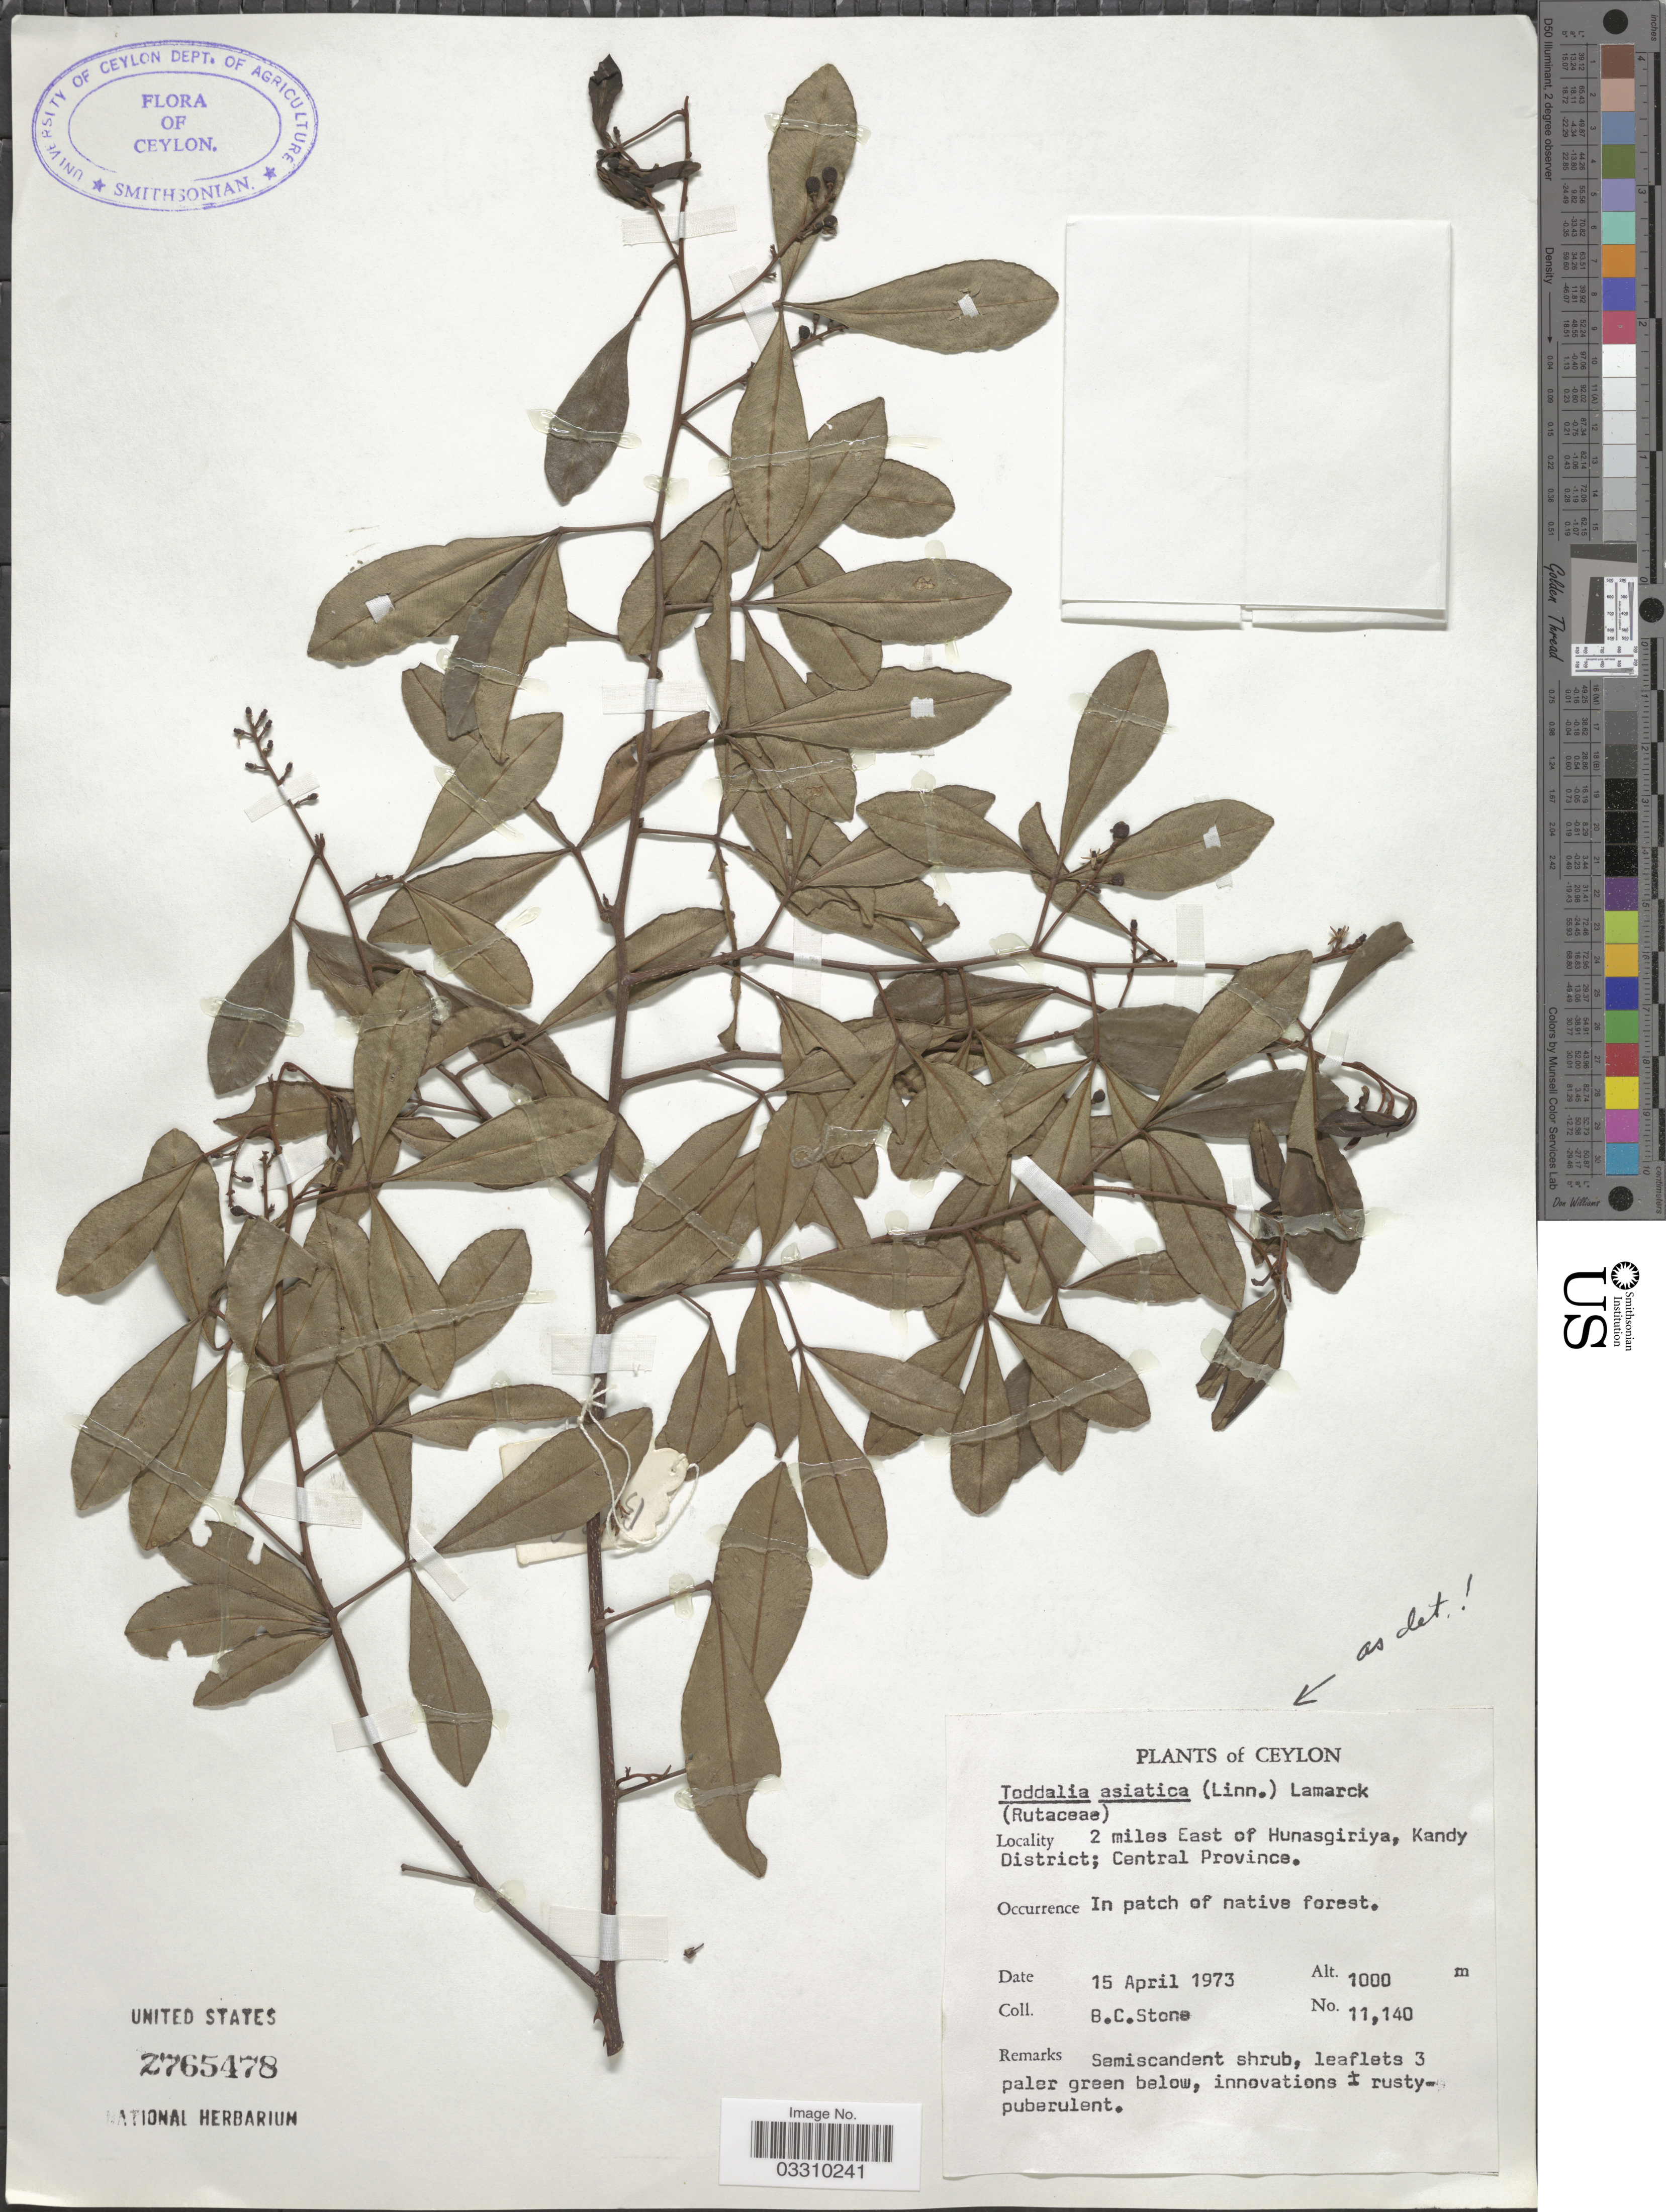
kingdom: Plantae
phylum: Tracheophyta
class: Magnoliopsida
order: Sapindales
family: Rutaceae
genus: Zanthoxylum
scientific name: Zanthoxylum asiaticum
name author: (L.) Appelhans et al.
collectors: B. C. Stone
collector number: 11140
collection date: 1973-04-15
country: Sri Lanka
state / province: Central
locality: Ceylon. 2 miles East of Hunasgiriya, Kandy District.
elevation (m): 1000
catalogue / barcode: US 2765478